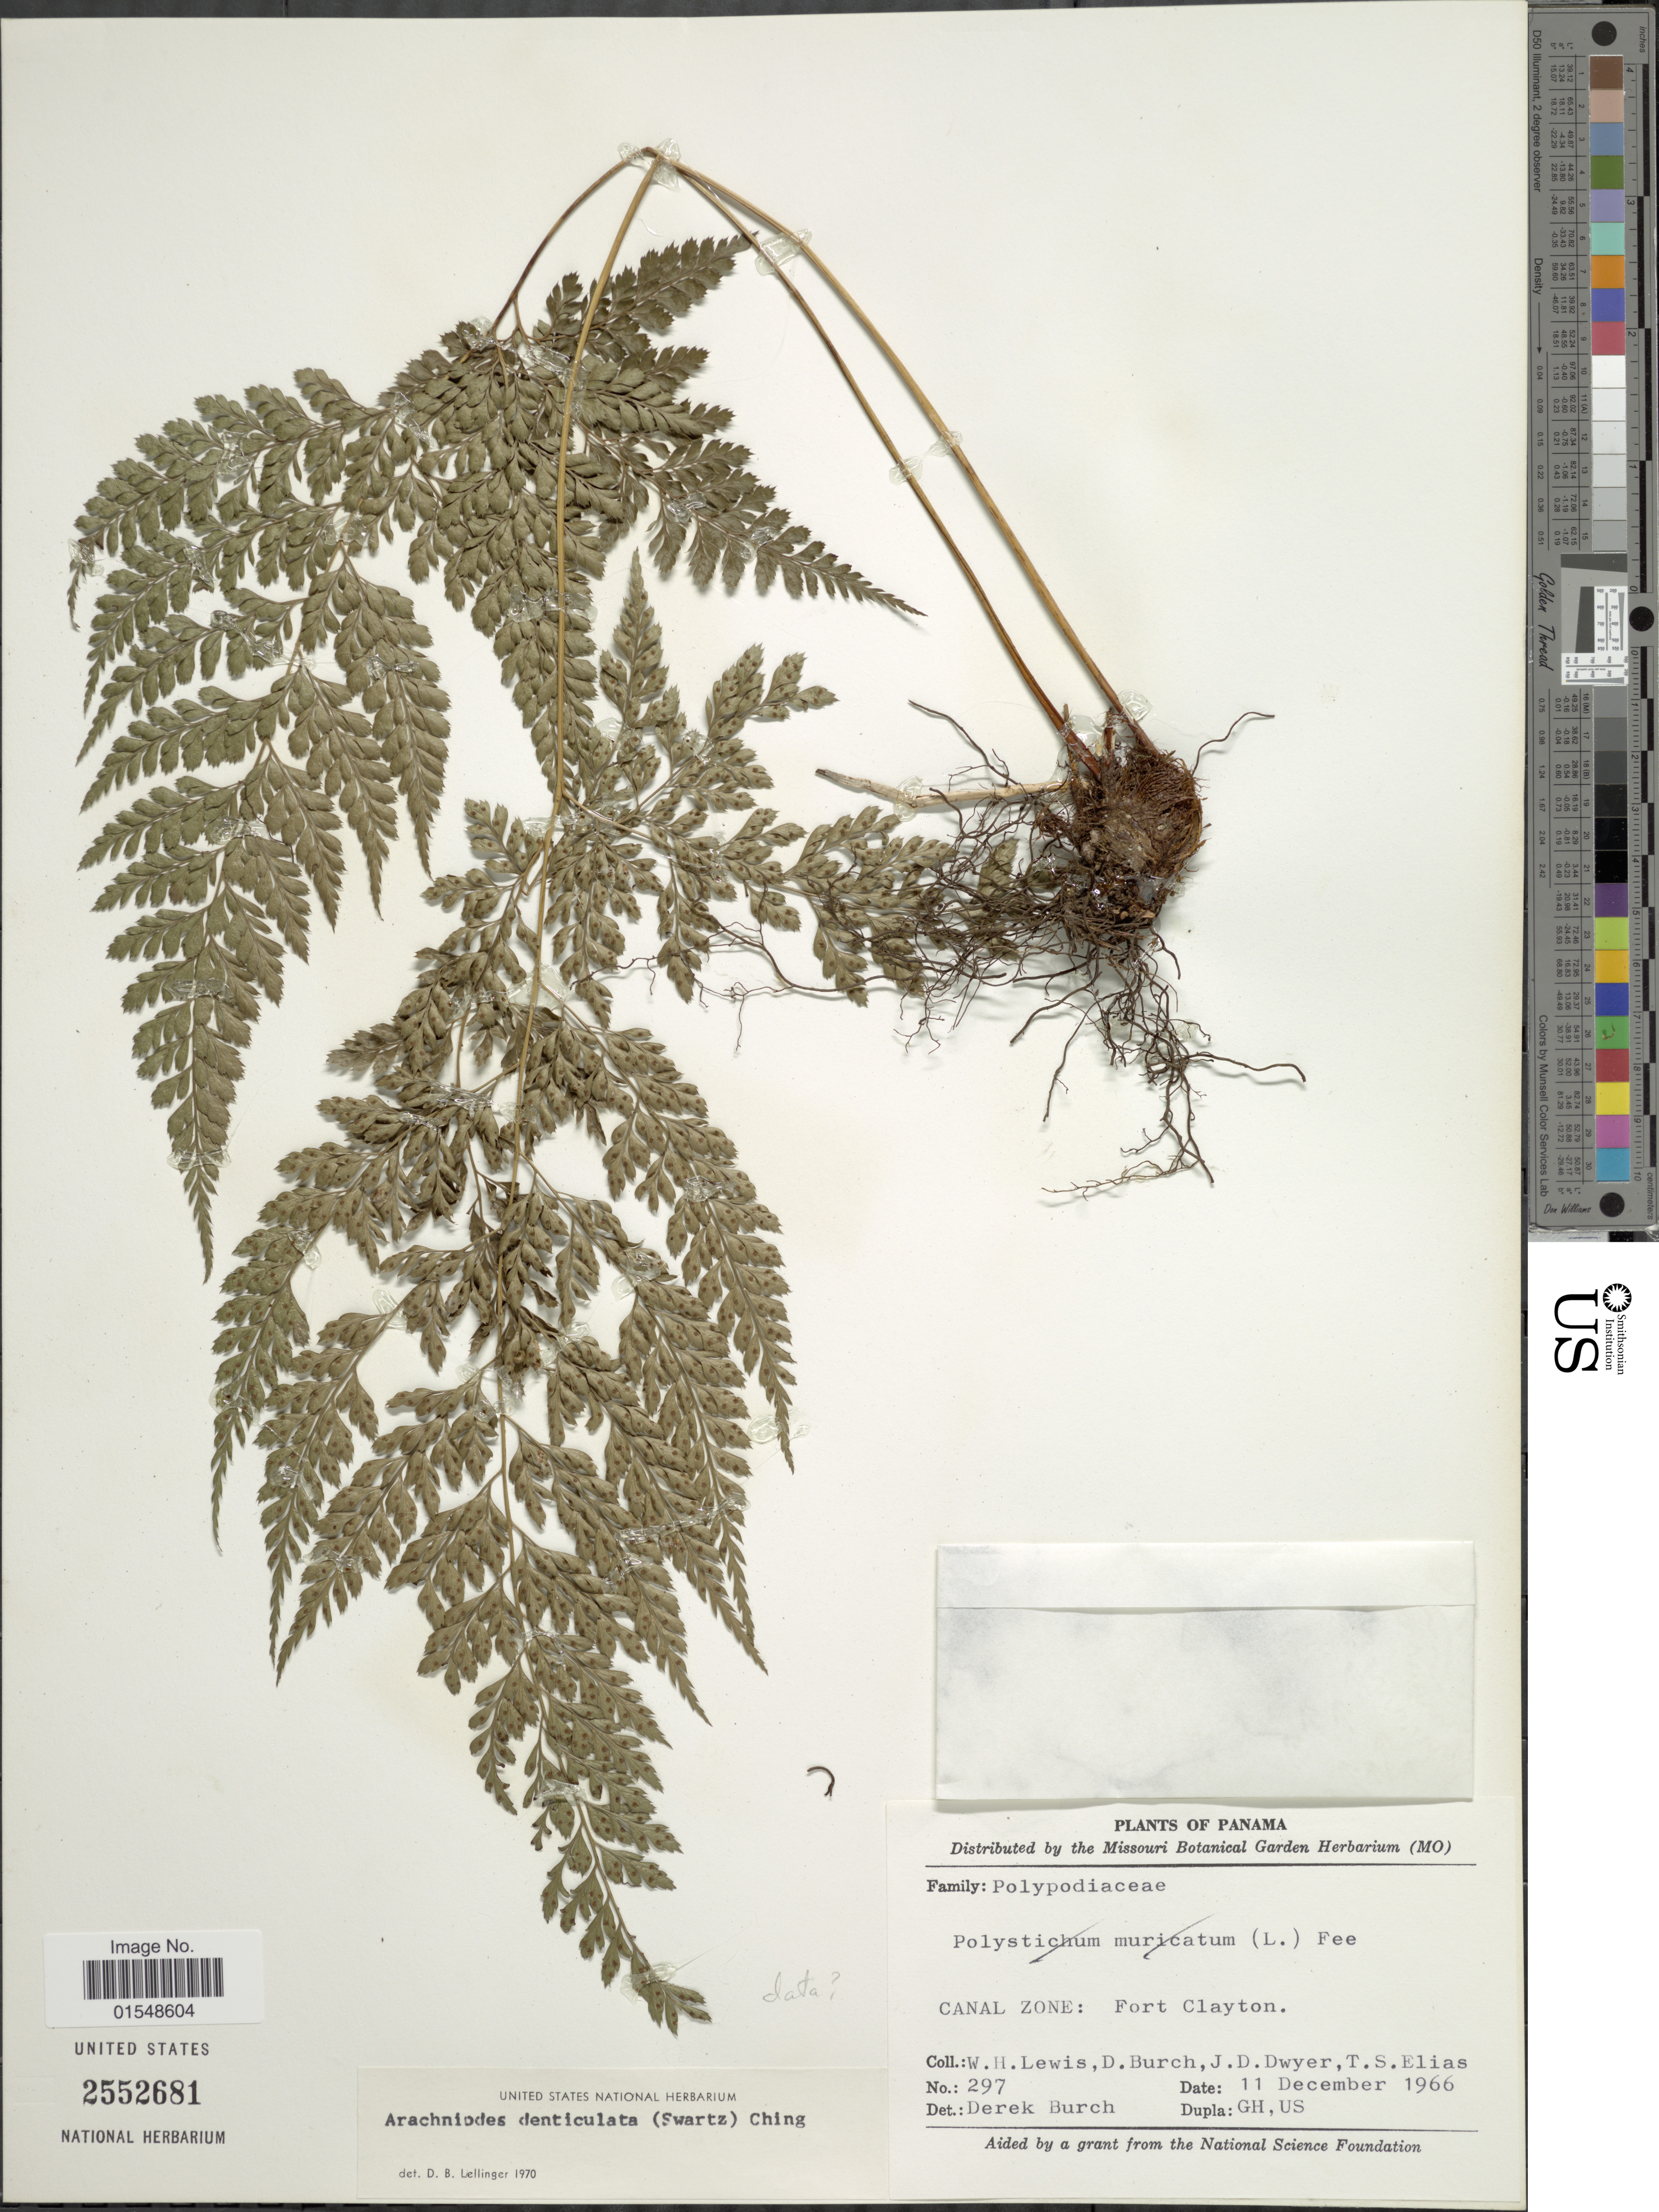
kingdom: Plantae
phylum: Tracheophyta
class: Polypodiopsida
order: Polypodiales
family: Dryopteridaceae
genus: Arachniodes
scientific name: Arachniodes denticulata var. jucunda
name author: (Fée) Lellinger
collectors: W. H. Lewis, D. Burch, J. D. Dwyer & T. S. Elias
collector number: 297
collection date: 1966-12-11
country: Panama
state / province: Colón / Panamá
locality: Canal Zone: Fort Clayton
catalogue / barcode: US 2552681